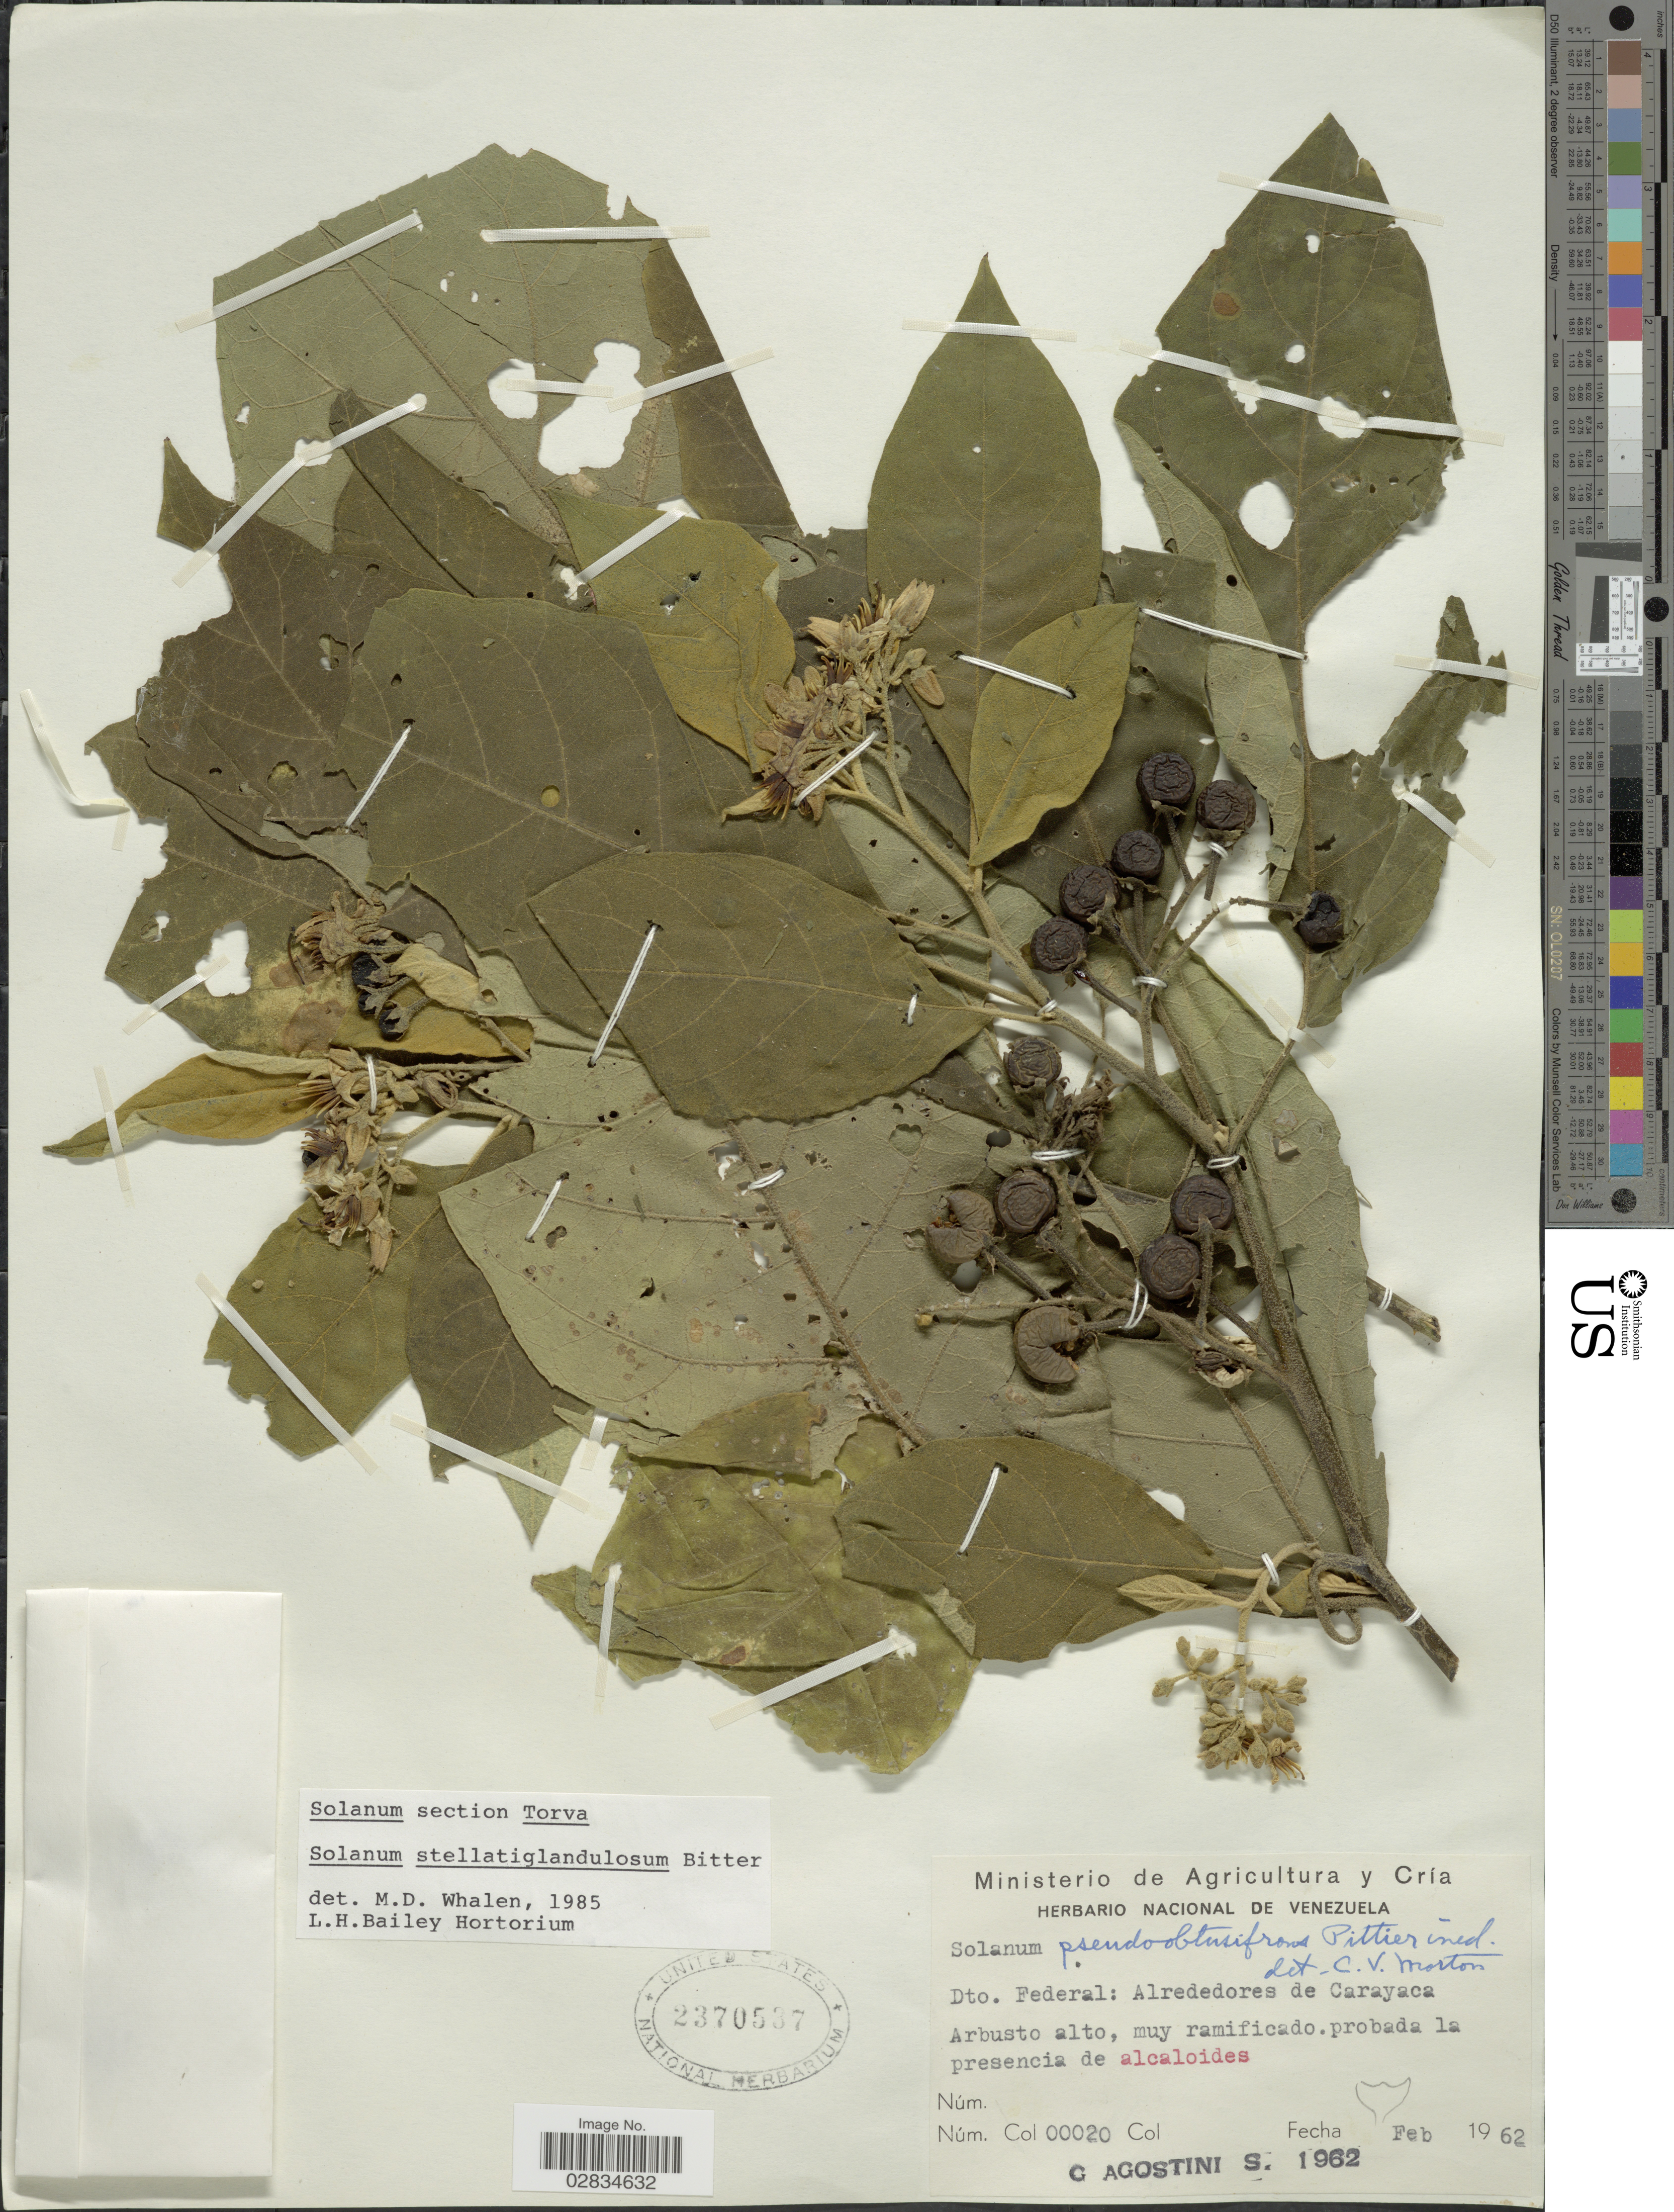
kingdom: Plantae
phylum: Tracheophyta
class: Magnoliopsida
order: Solanales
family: Solanaceae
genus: Solanum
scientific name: Solanum stellatiglandulosum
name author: Bitter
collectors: G. Agostini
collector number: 00020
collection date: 1962-02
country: Venezuela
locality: Dto. Federal: Alrededores de Carayaca.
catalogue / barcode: US 2370537